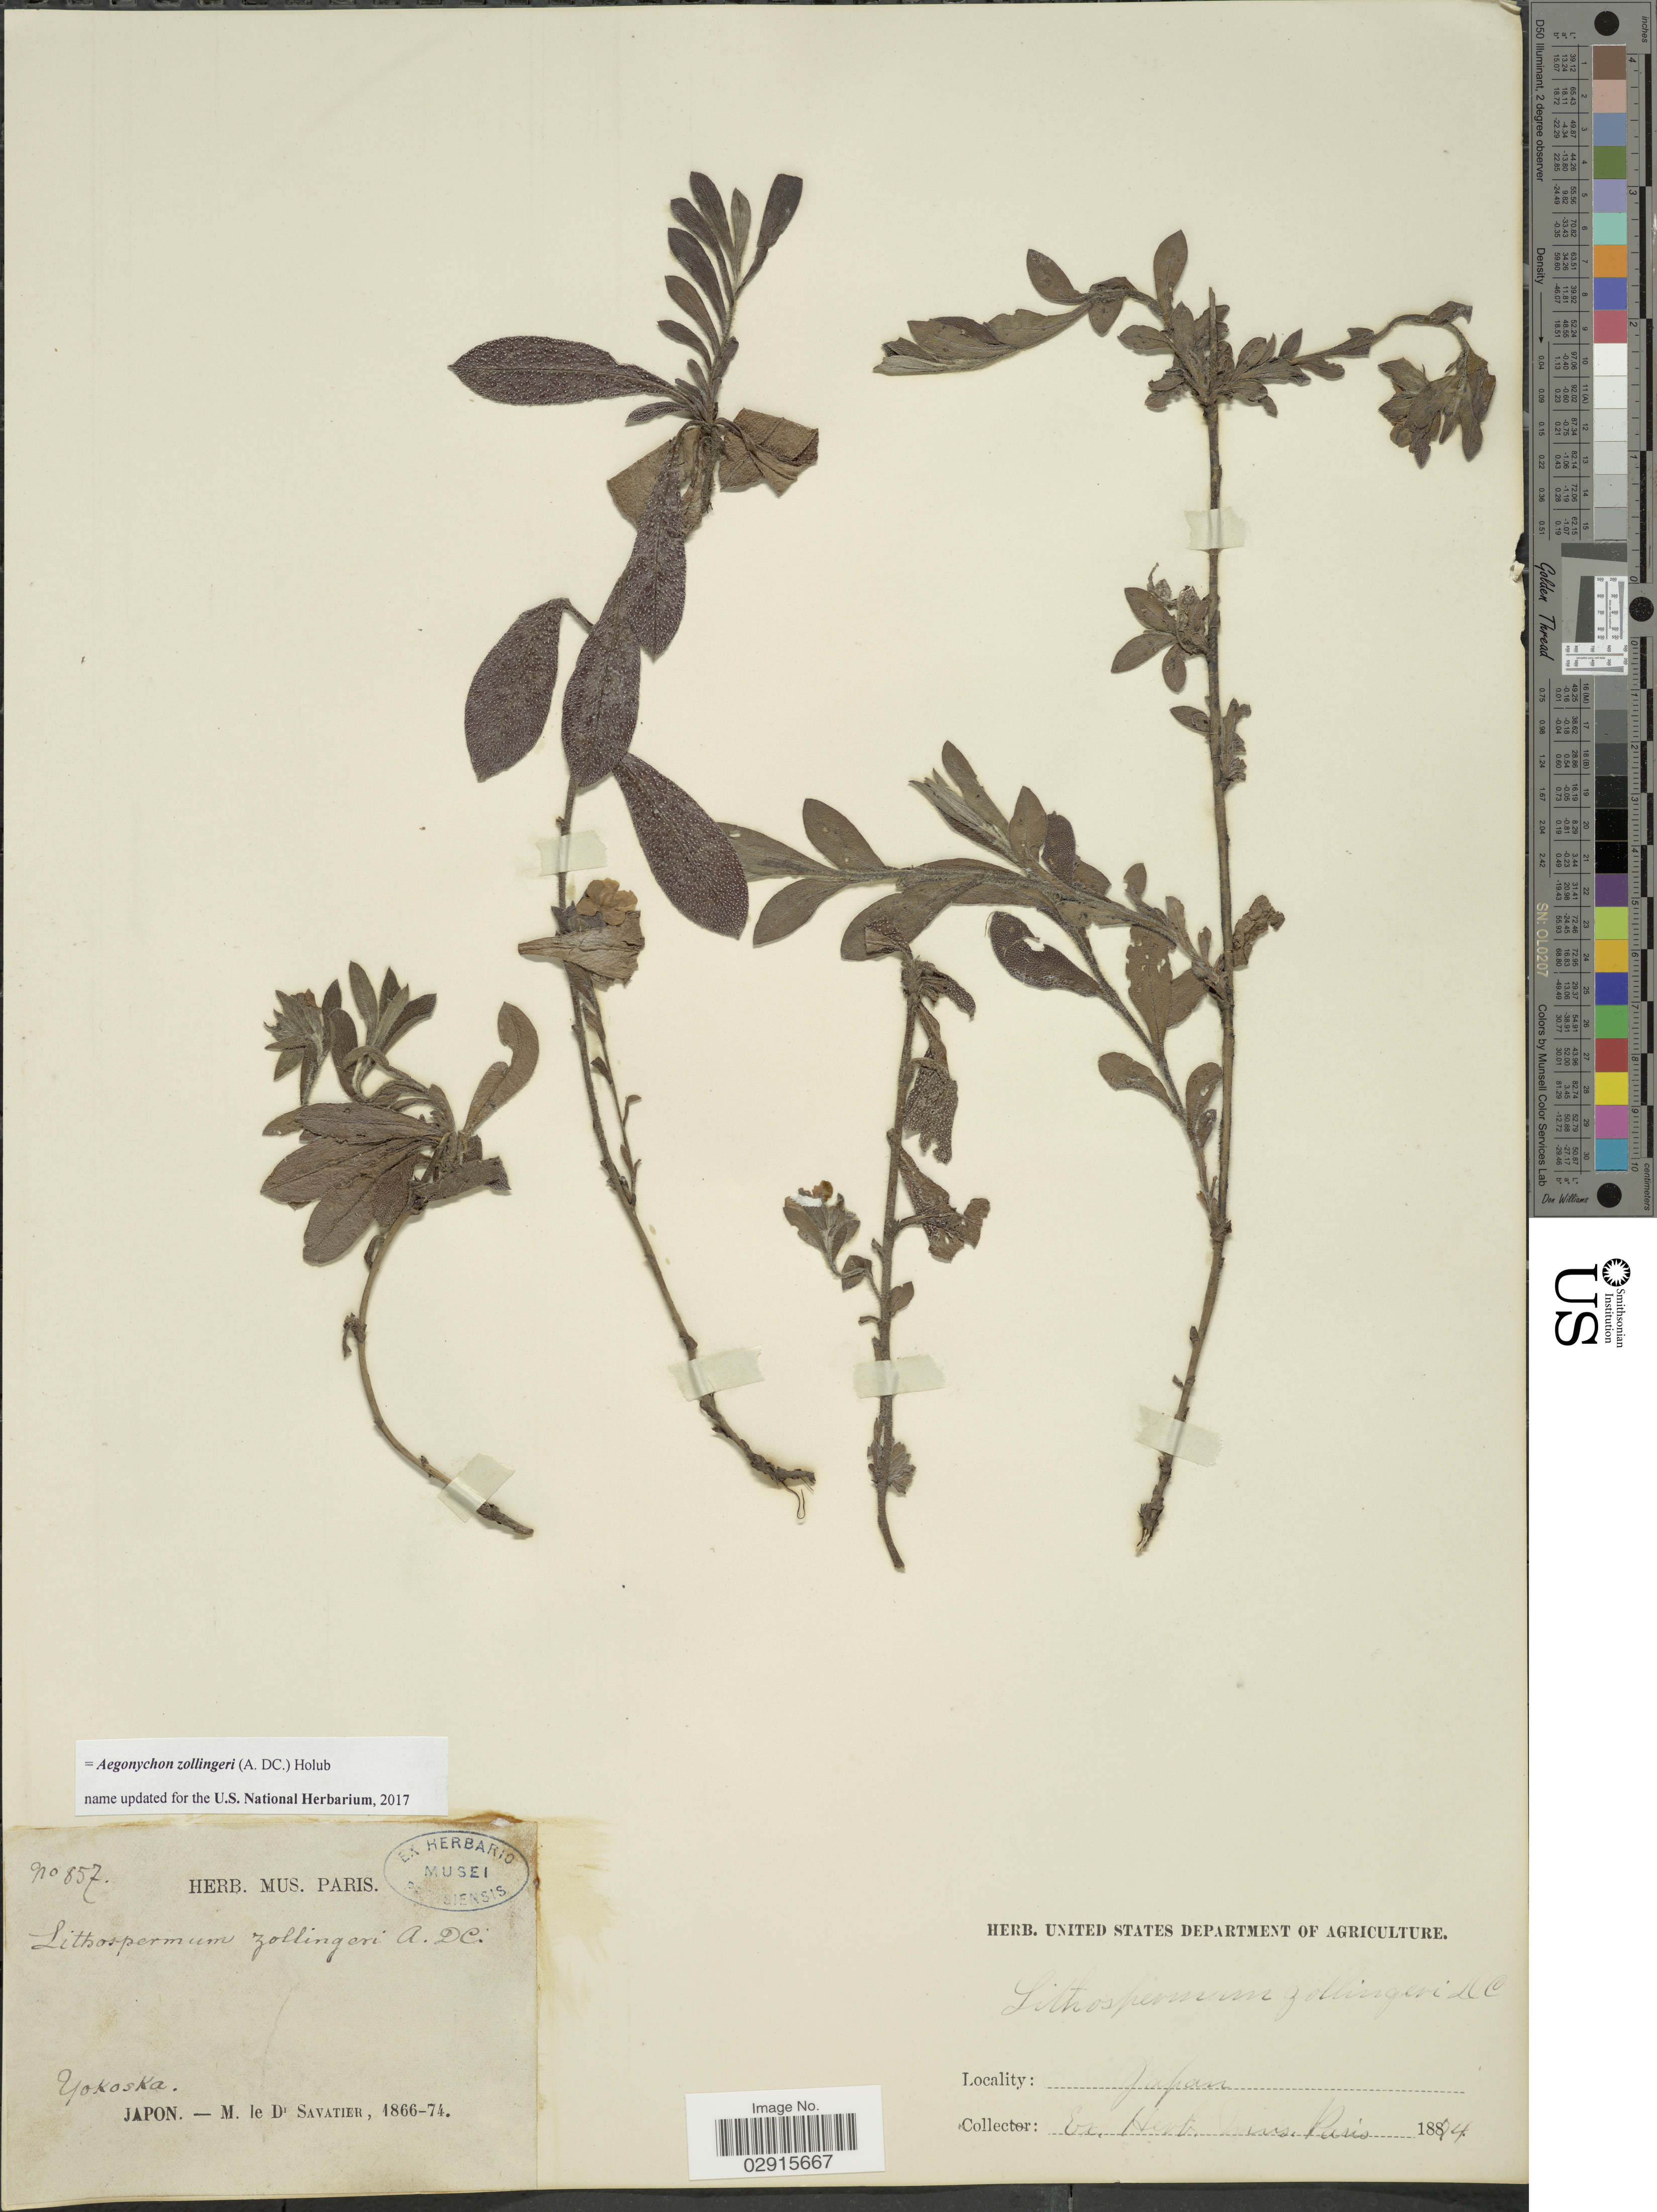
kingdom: Plantae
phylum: Tracheophyta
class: Magnoliopsida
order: Boraginales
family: Boraginaceae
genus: Aegonychon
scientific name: Aegonychon zollingeri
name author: (A. DC.) Holub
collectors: M. D' Savatier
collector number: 857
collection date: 1866/1874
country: Japan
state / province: Kanagawa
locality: Yokoska.